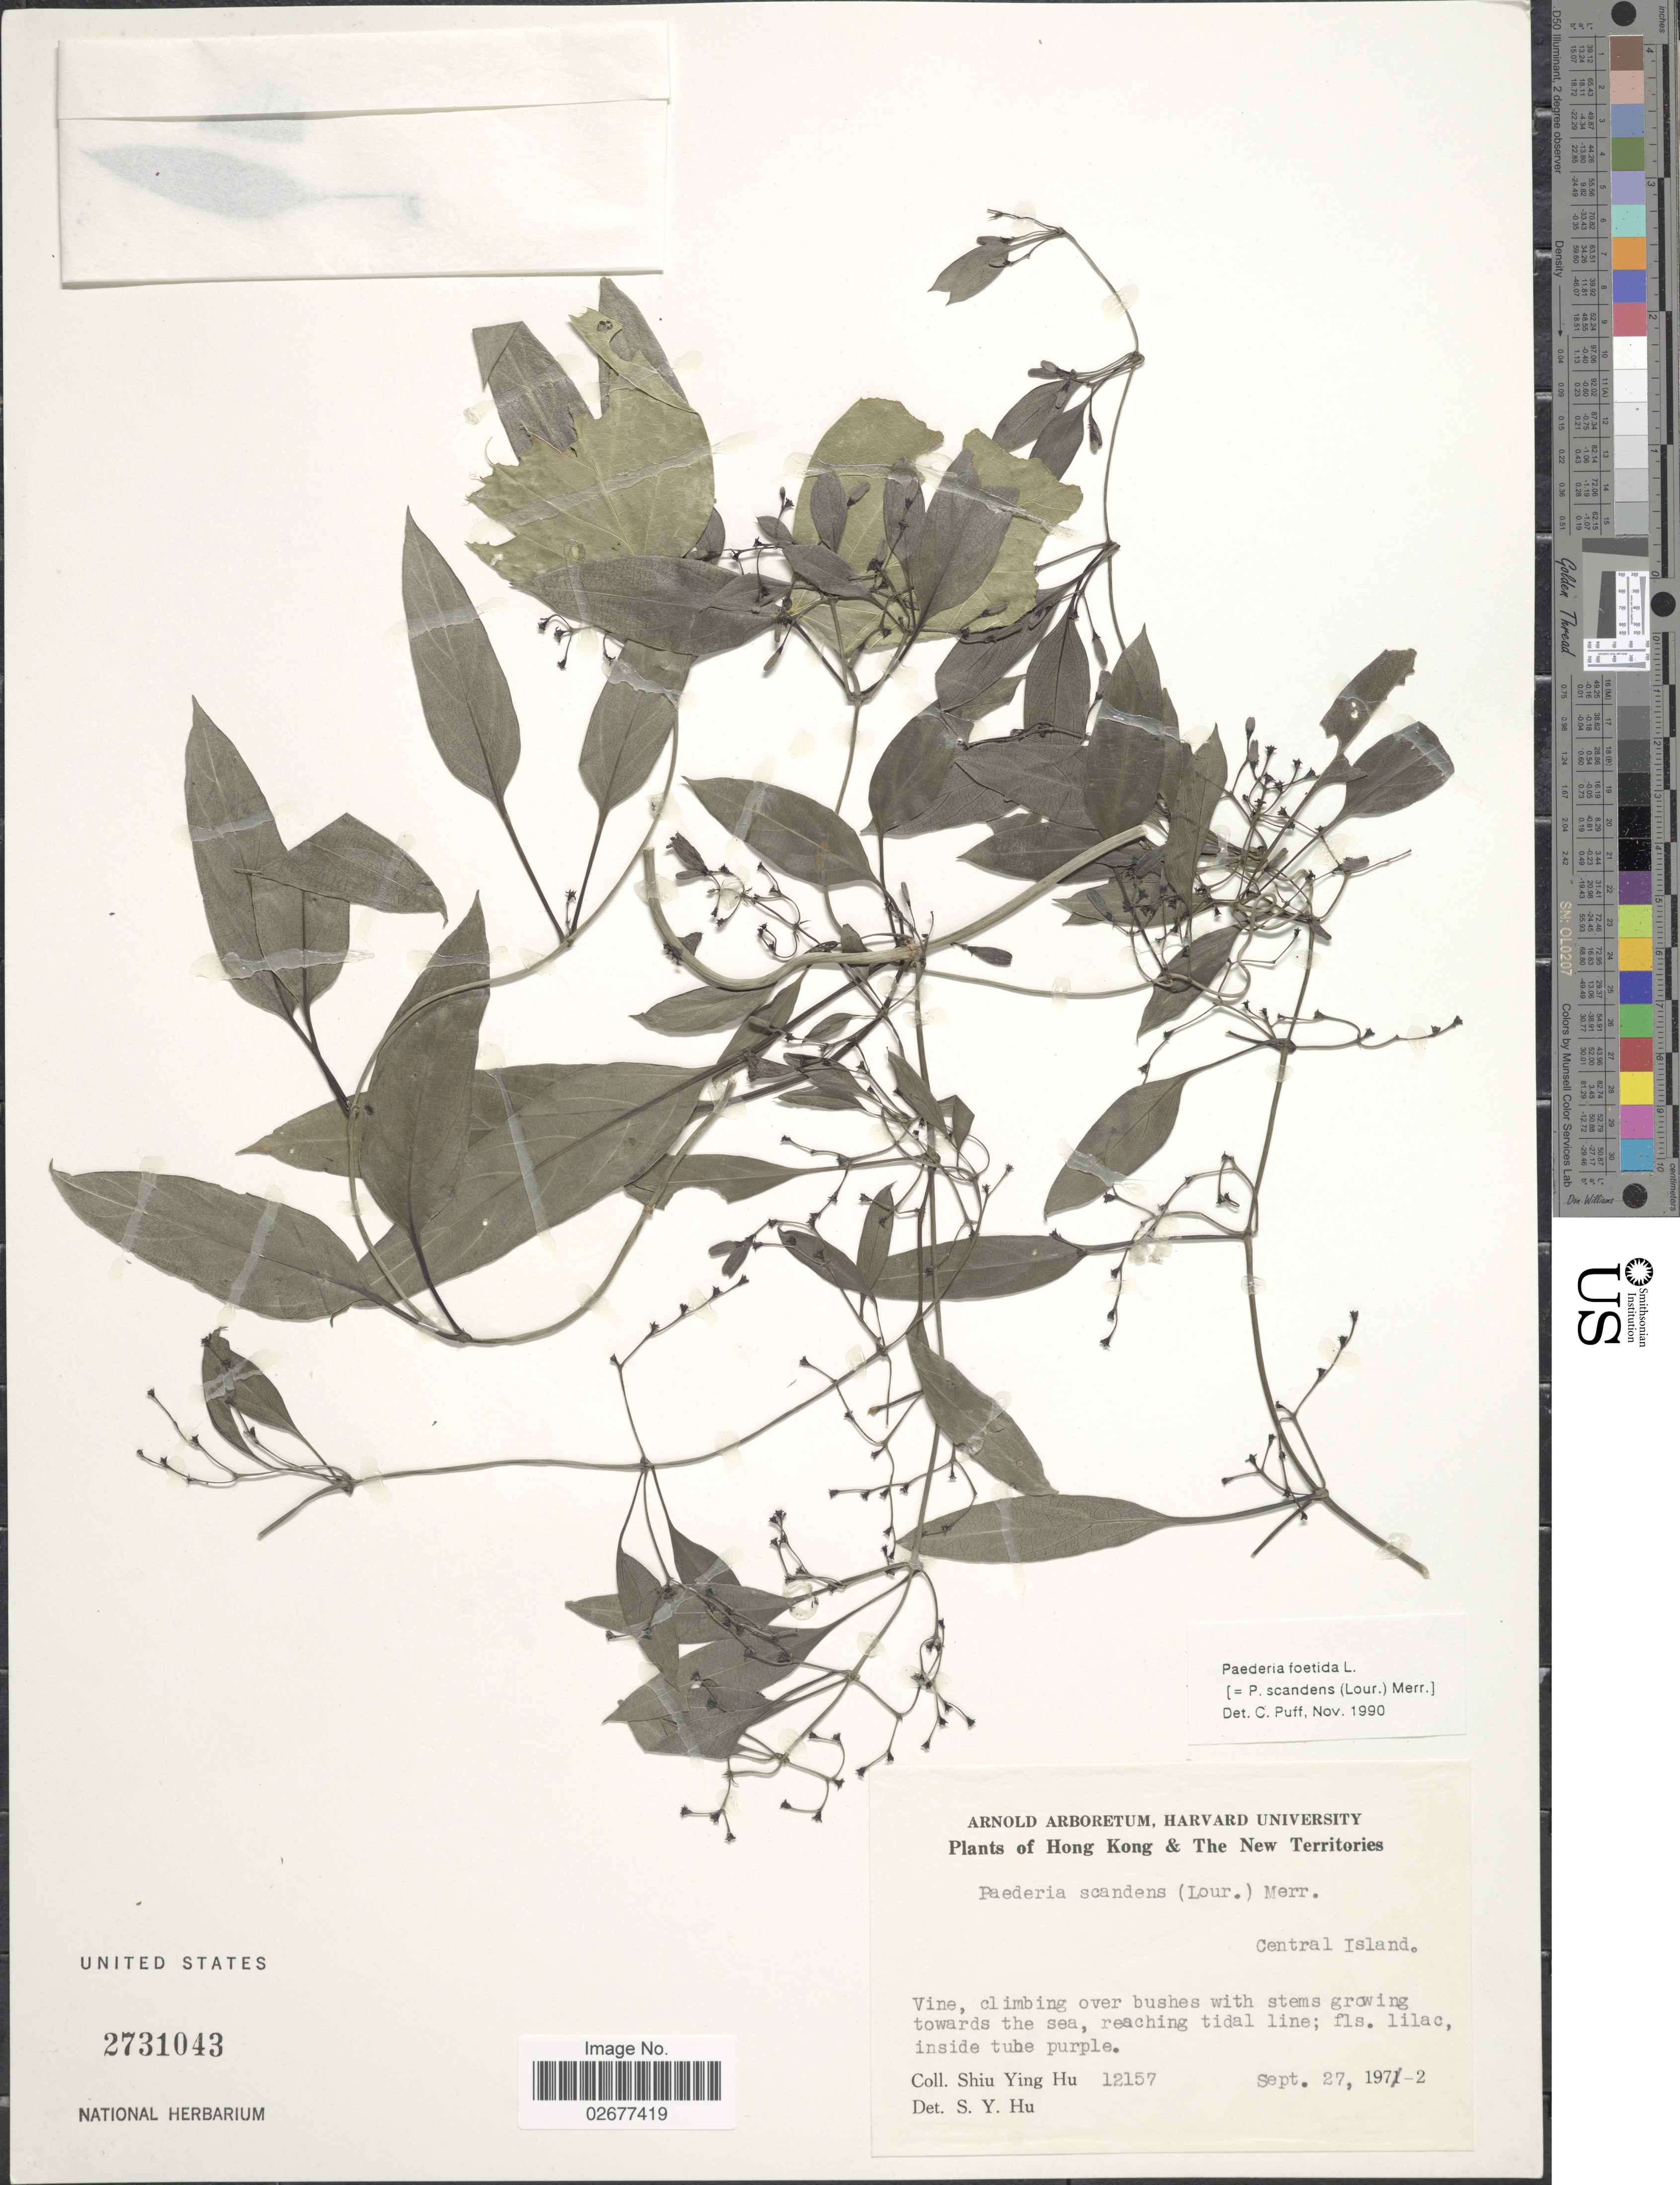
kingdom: Plantae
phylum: Tracheophyta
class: Magnoliopsida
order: Gentianales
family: Rubiaceae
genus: Paederia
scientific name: Paederia foetida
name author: L.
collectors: S. Y. Hu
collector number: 12157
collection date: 1972-09-27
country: China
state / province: Hong Kong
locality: Hong Kong & The New Territories. Central Island.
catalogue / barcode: US 2731043